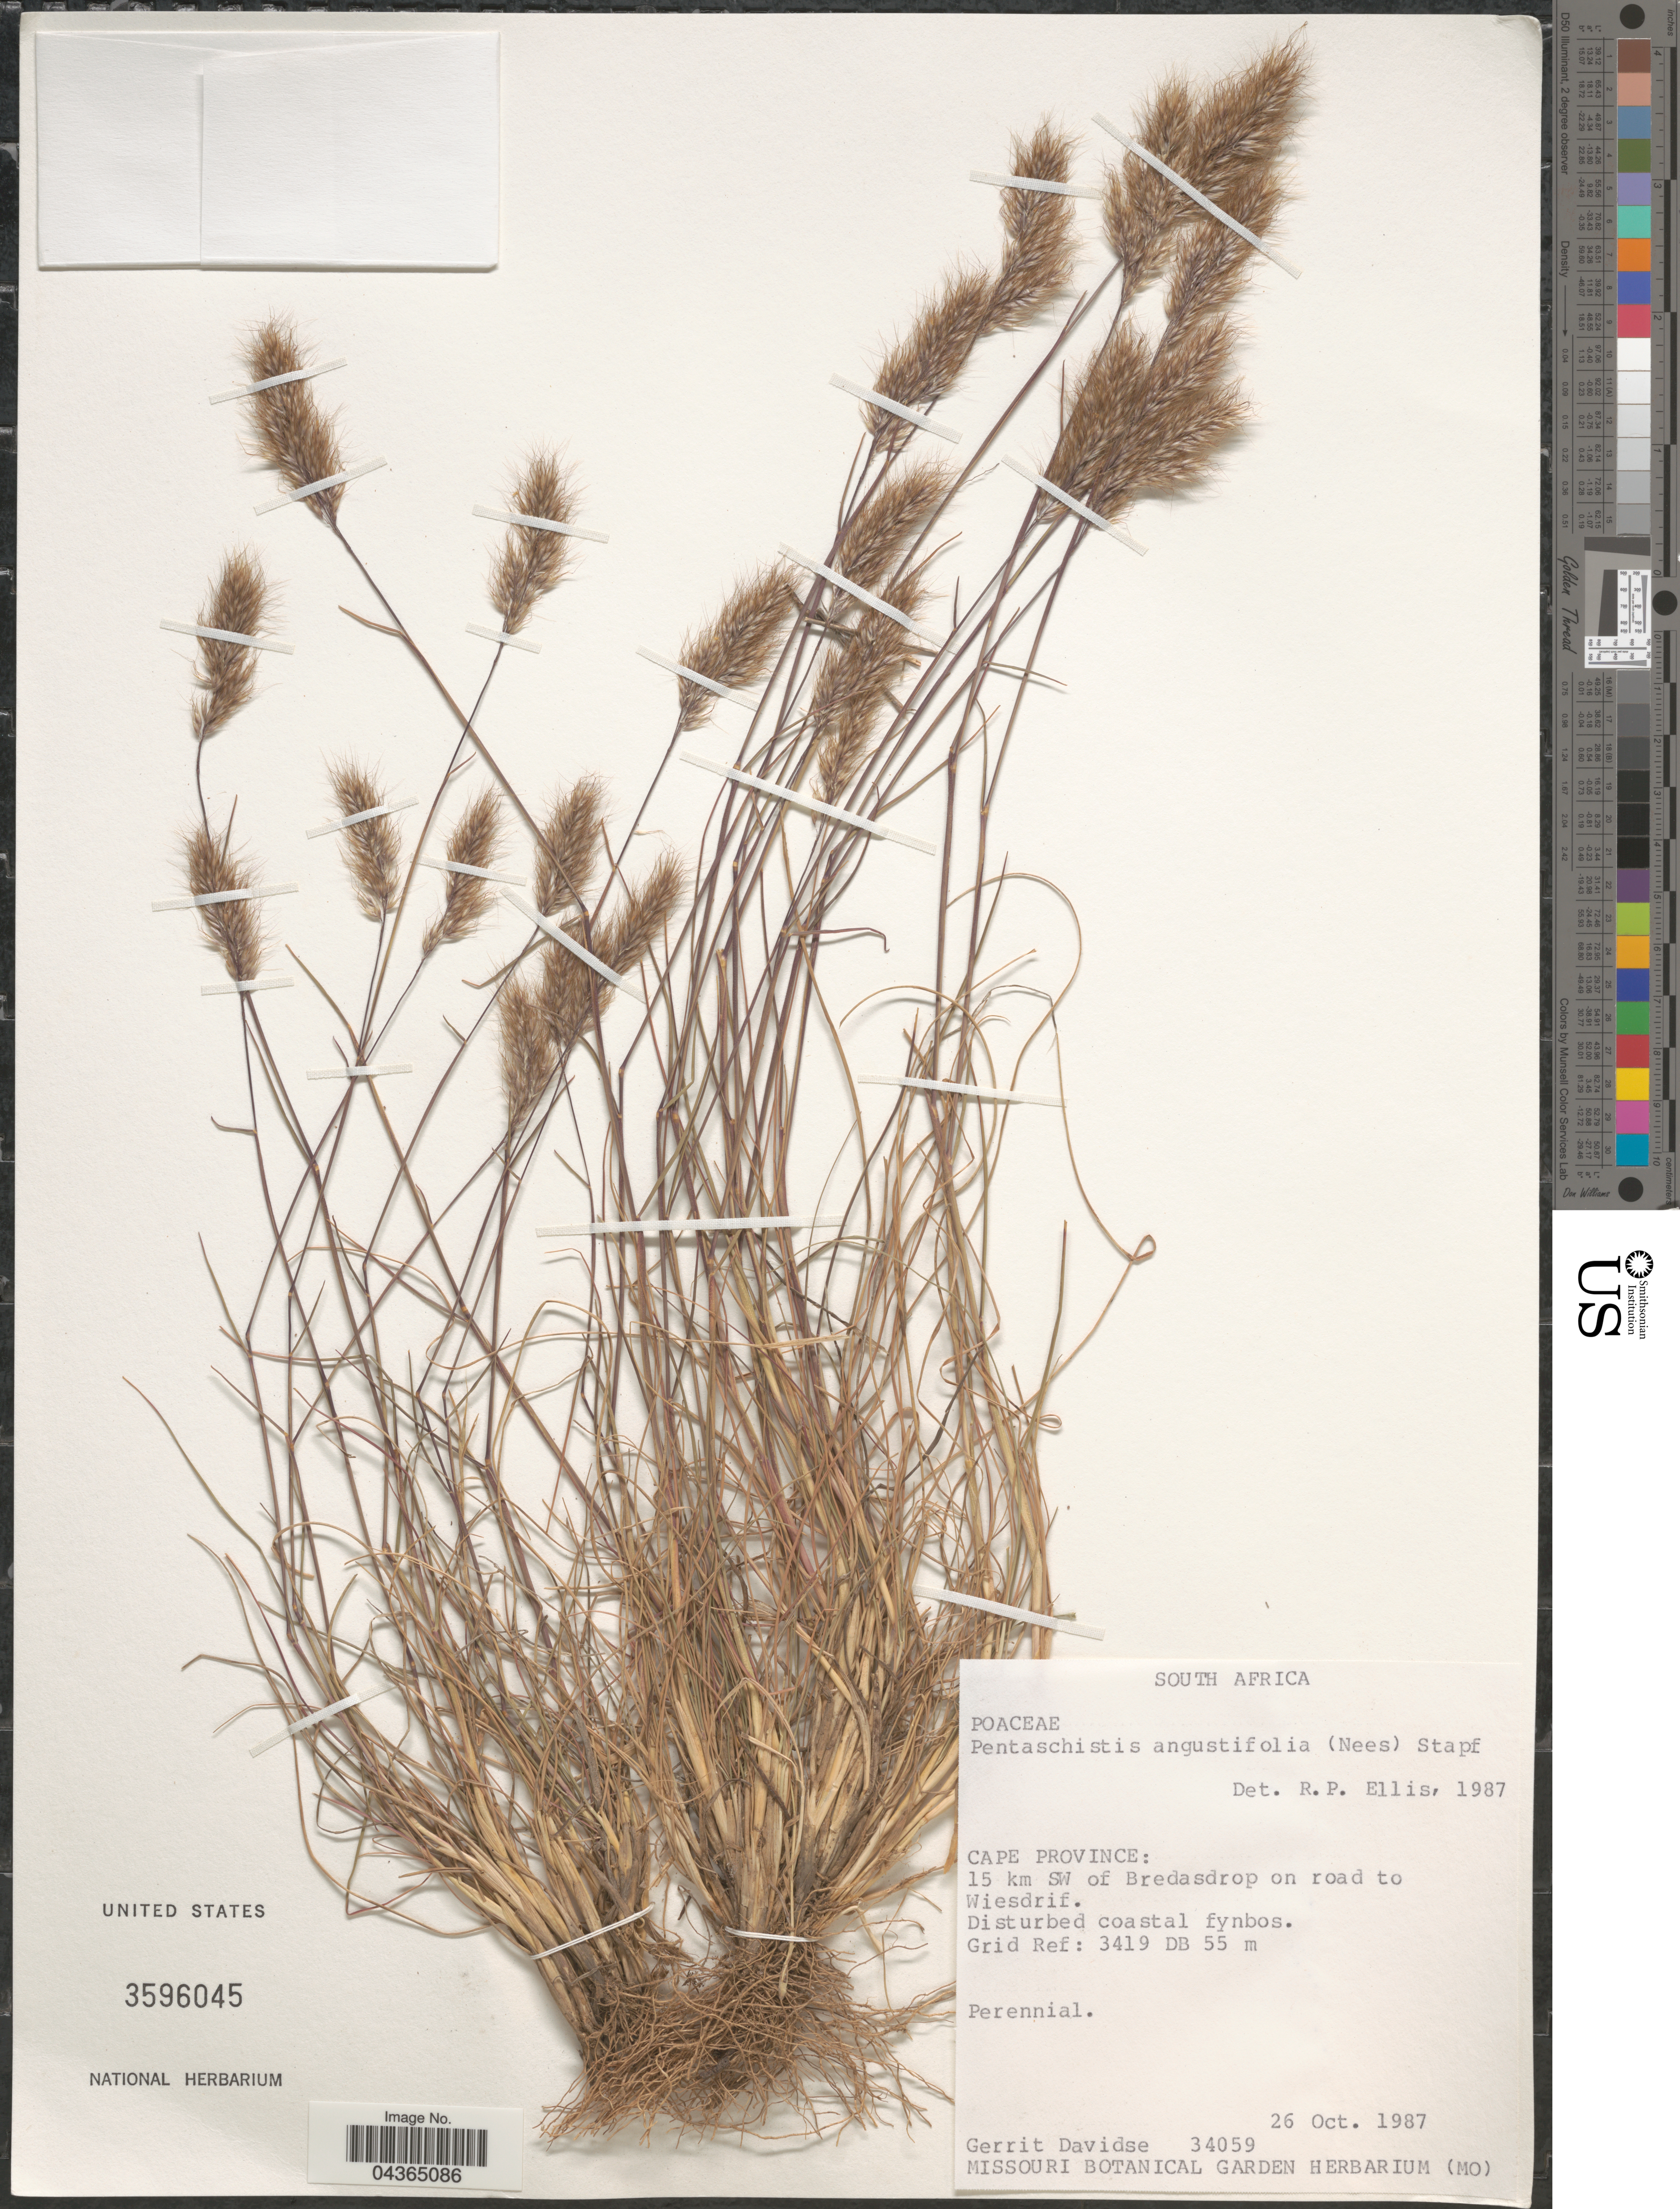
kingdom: Plantae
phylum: Tracheophyta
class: Liliopsida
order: Poales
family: Poaceae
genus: Pentameris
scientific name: Pentameris pallida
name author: (Thunb.) Galley & H.P. Linder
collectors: G. Davidse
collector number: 34059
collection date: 1987-10-26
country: South Africa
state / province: Western Cape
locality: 15 km SW of Bredasdorp on road to Wiesdrif. Disturbed coastal fynbos. Grid Ref: 3419 DB.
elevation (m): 55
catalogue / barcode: US 3596045